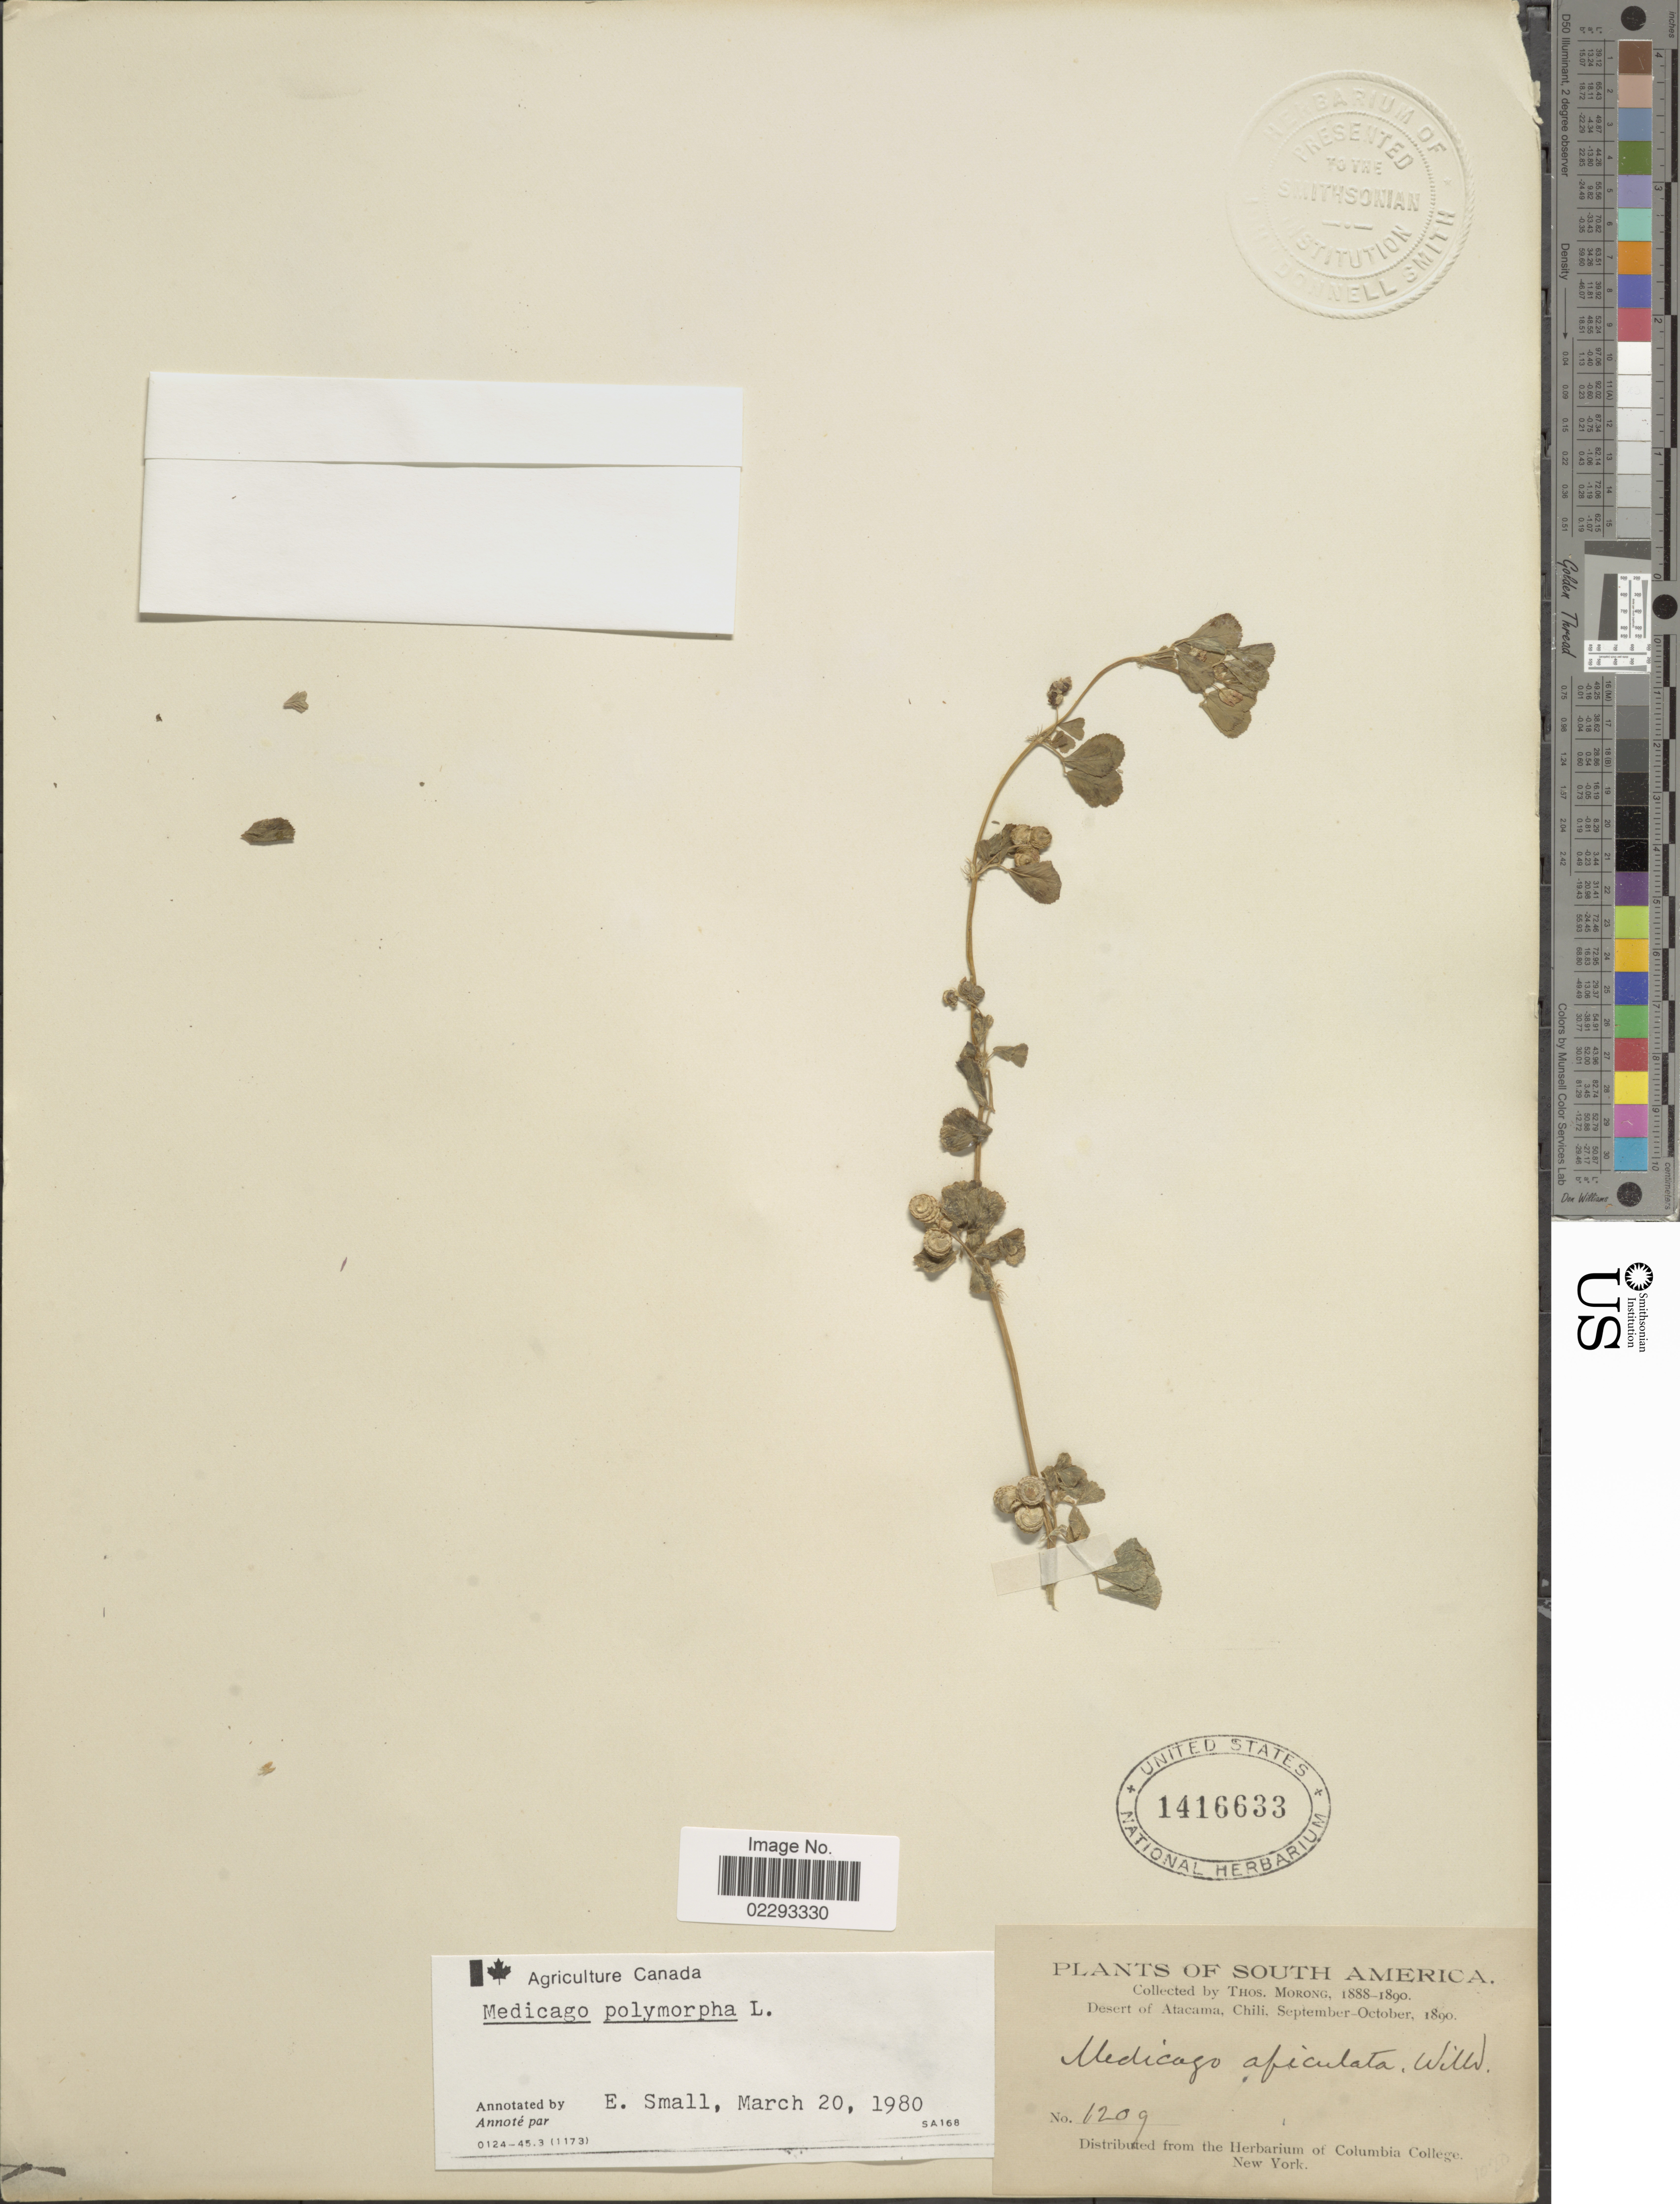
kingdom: Plantae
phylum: Tracheophyta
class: Magnoliopsida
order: Fabales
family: Fabaceae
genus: Medicago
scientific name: Medicago polymorpha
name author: L.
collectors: ex herb. T. Morong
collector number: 1209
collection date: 1890-09/1890-10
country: Chile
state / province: Atacama (III)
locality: Desert of Atacama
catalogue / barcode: US 1416633